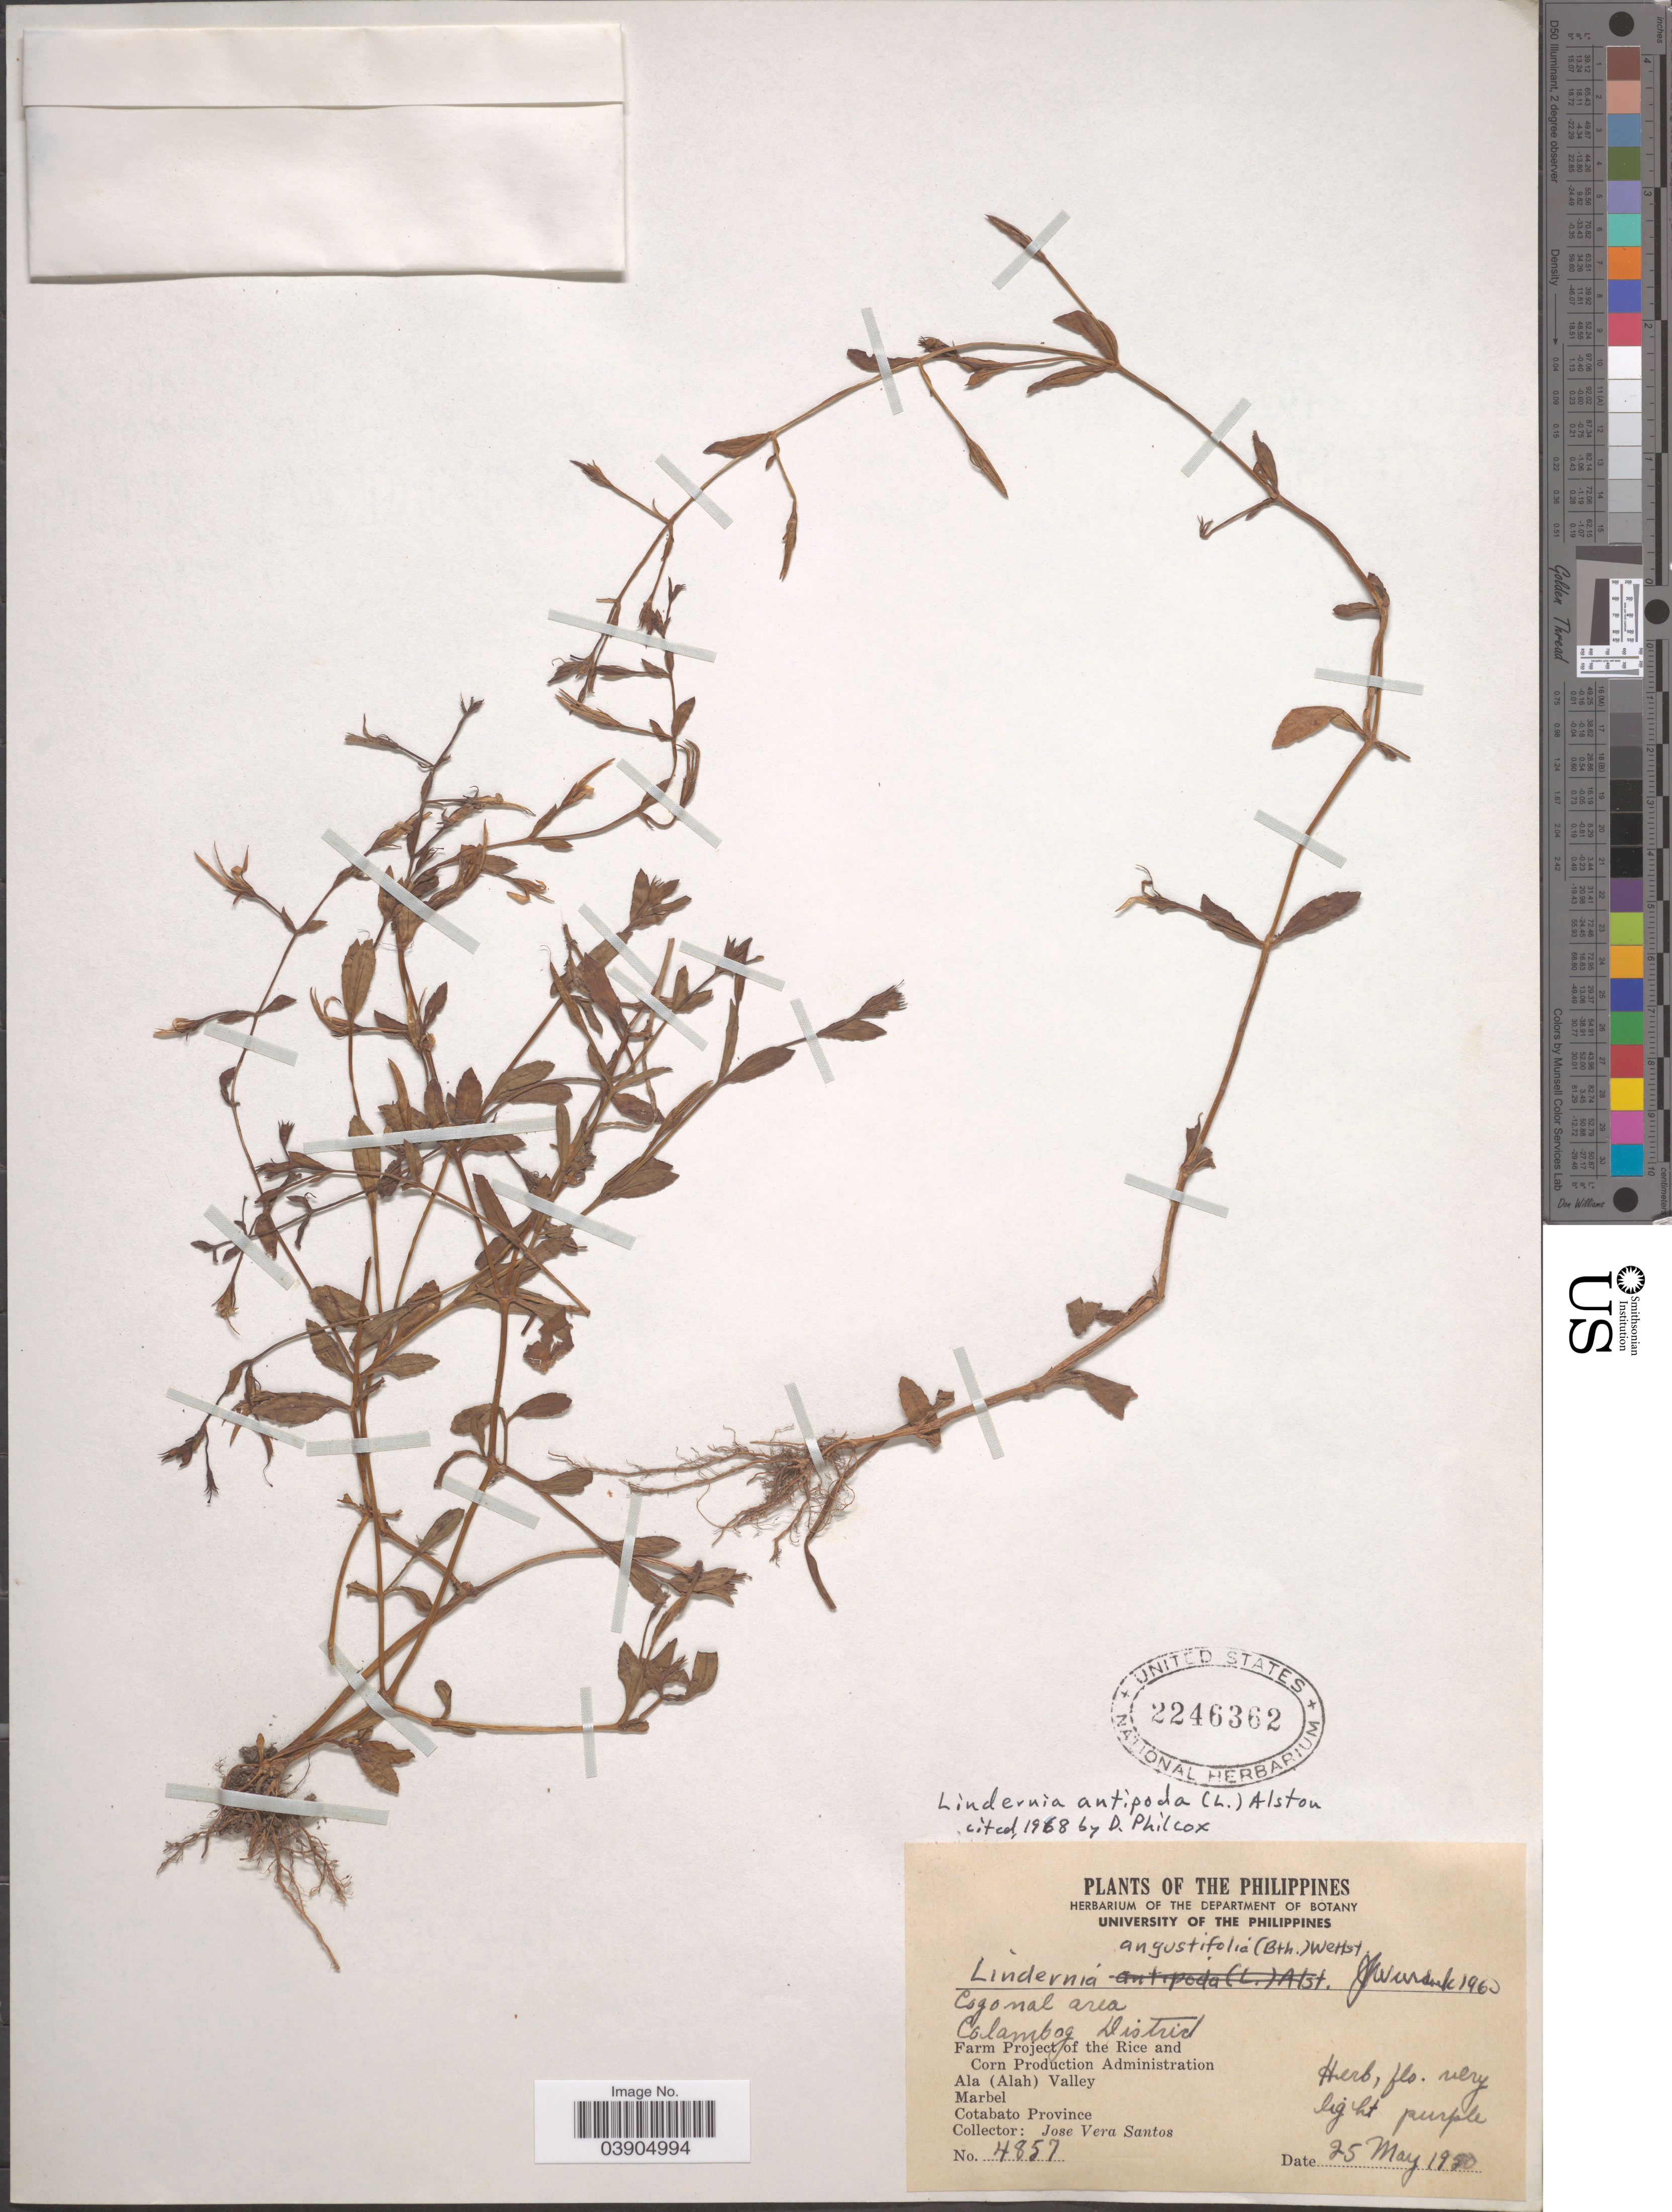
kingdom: Plantae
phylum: Tracheophyta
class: Magnoliopsida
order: Lamiales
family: Linderniaceae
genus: Lindernia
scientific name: Lindernia antipoda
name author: (L.) Alston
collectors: J. V. Santos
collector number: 4857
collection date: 1950-05-25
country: Philippines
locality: Cogonal area. Colambog District. Farm Project of the Rice and Corn Production Administration. Ala (Alah) Valley. Marbel. Cotabato Province.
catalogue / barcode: US 2246362